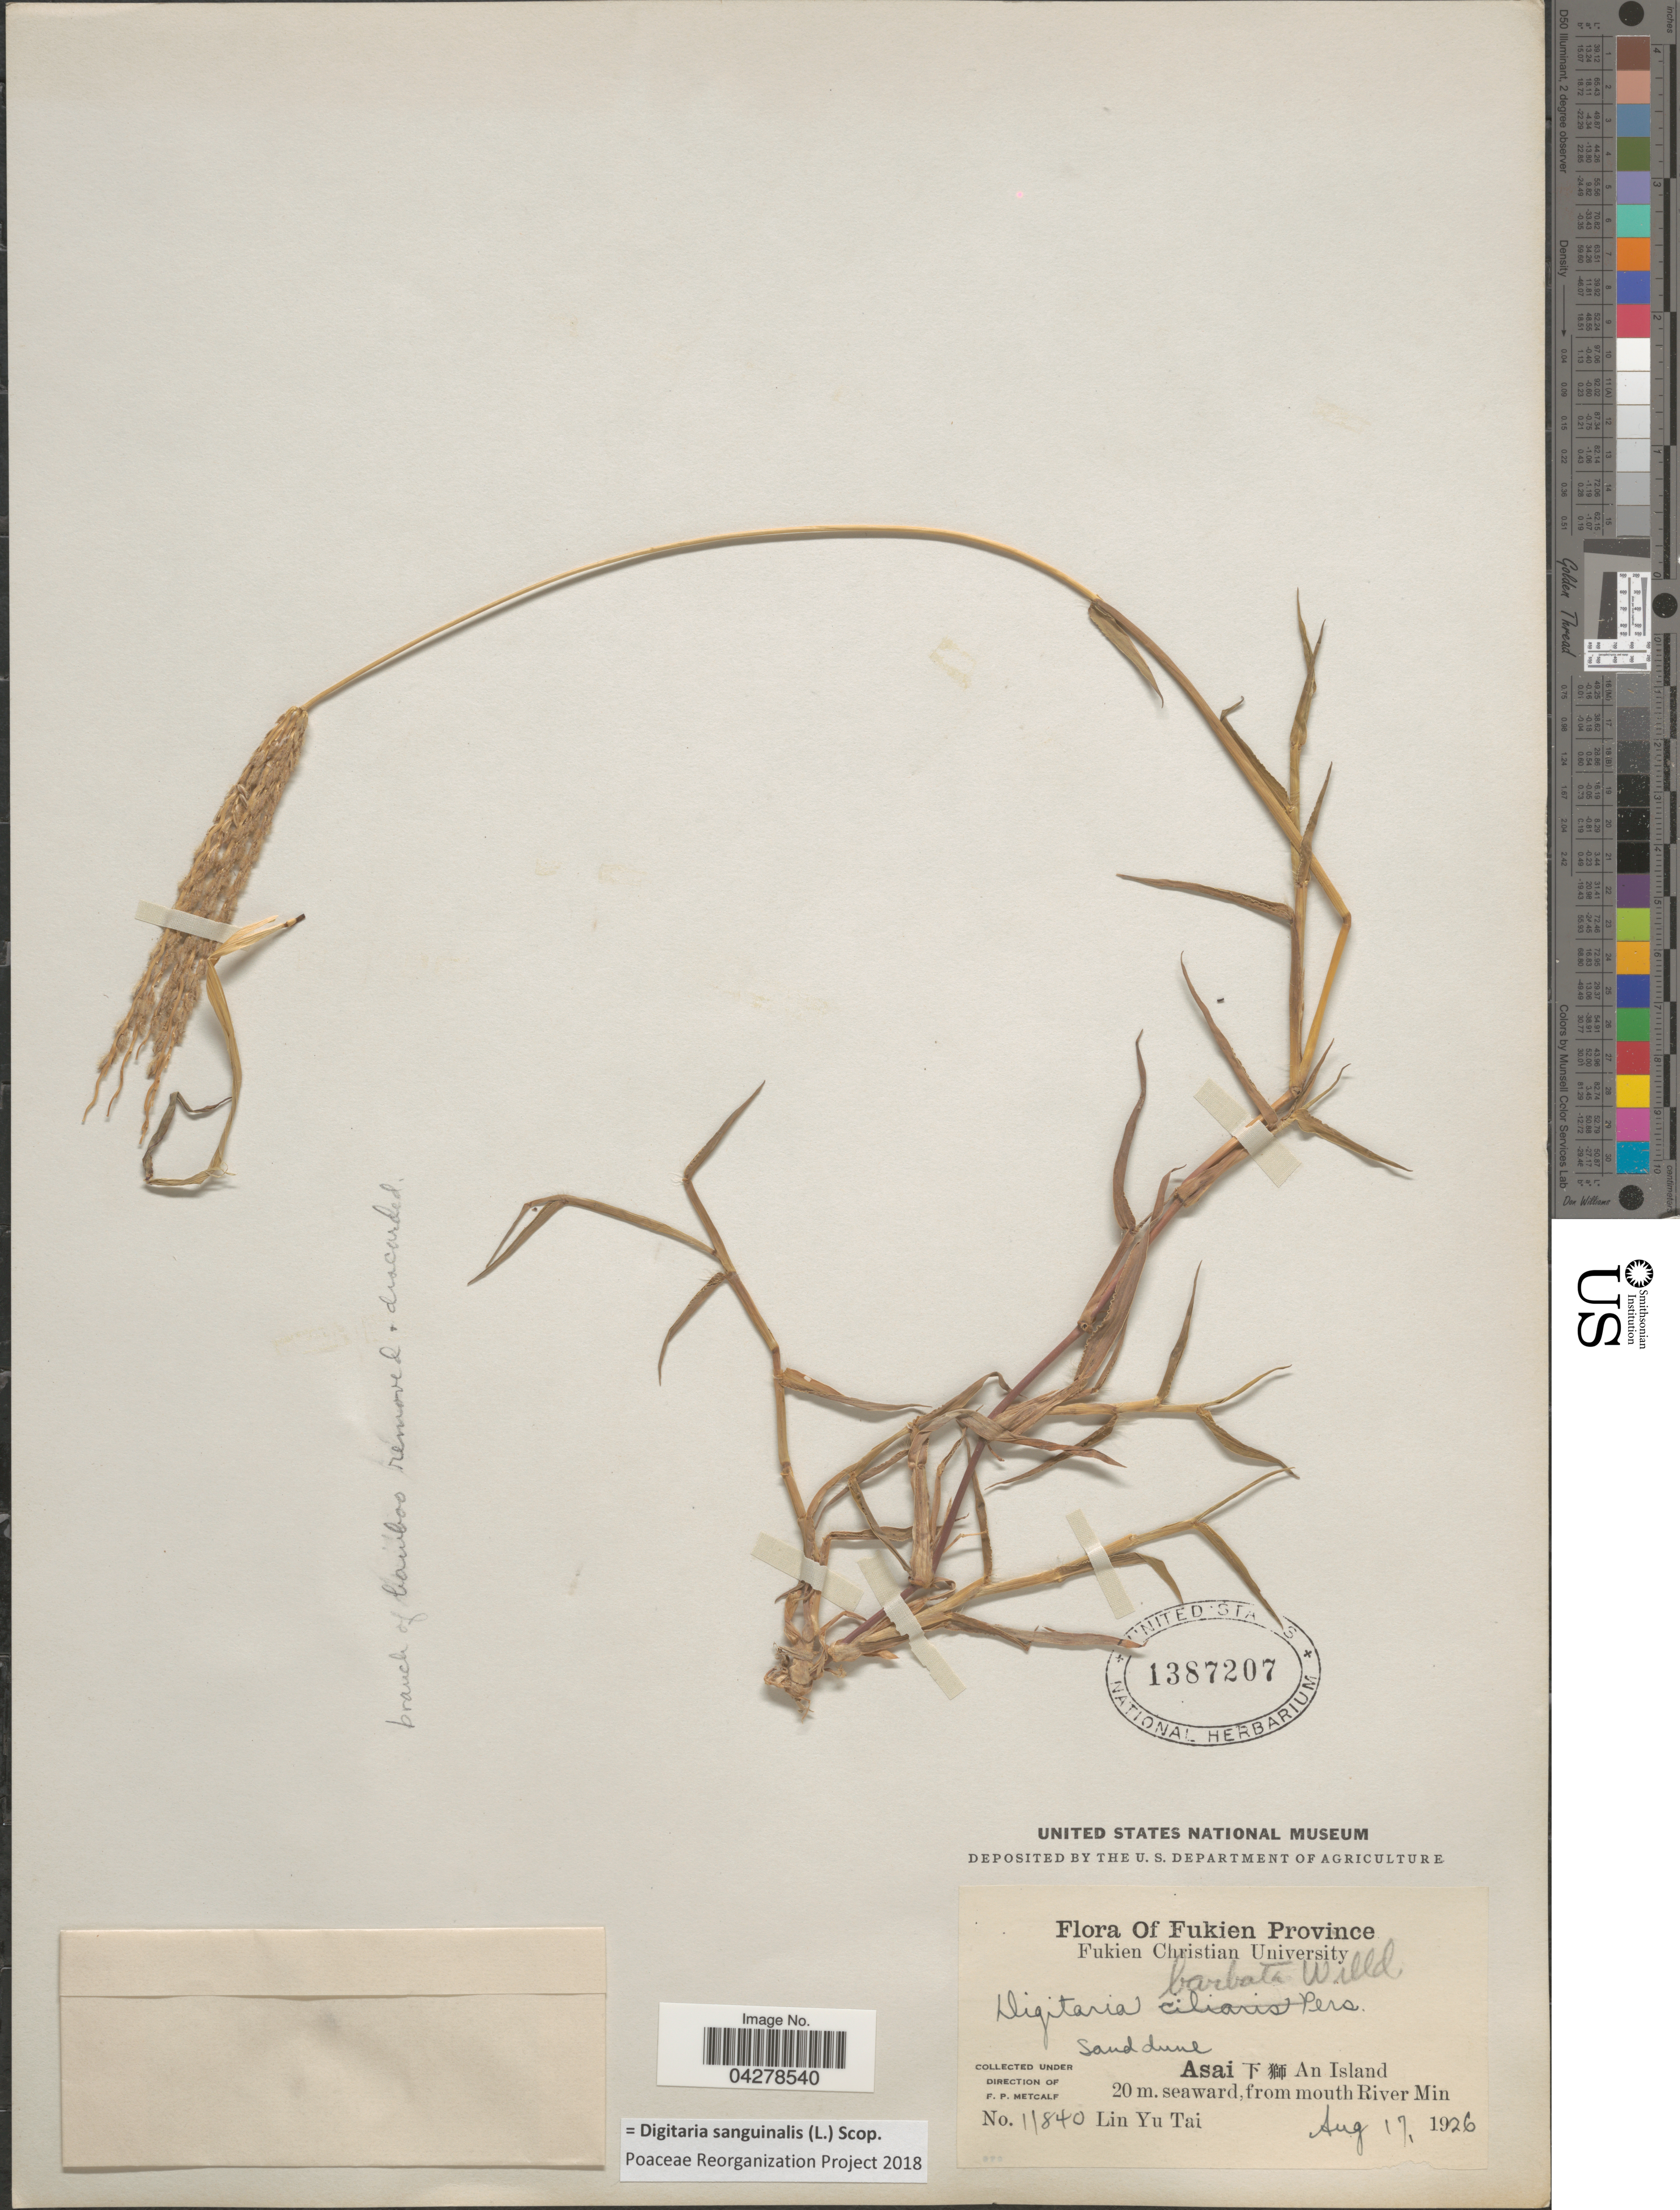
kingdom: Plantae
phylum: Tracheophyta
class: Liliopsida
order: Poales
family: Poaceae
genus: Digitaria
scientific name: Digitaria sanguinalis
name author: (L.) Scop.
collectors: L. Tai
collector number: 11840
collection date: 1926-08-17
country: China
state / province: Fujian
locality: Fukien Province. Sand dune. Asai [Foreign script] An Island. 20 m. seaward, from mouth River Min.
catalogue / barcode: US 1387207